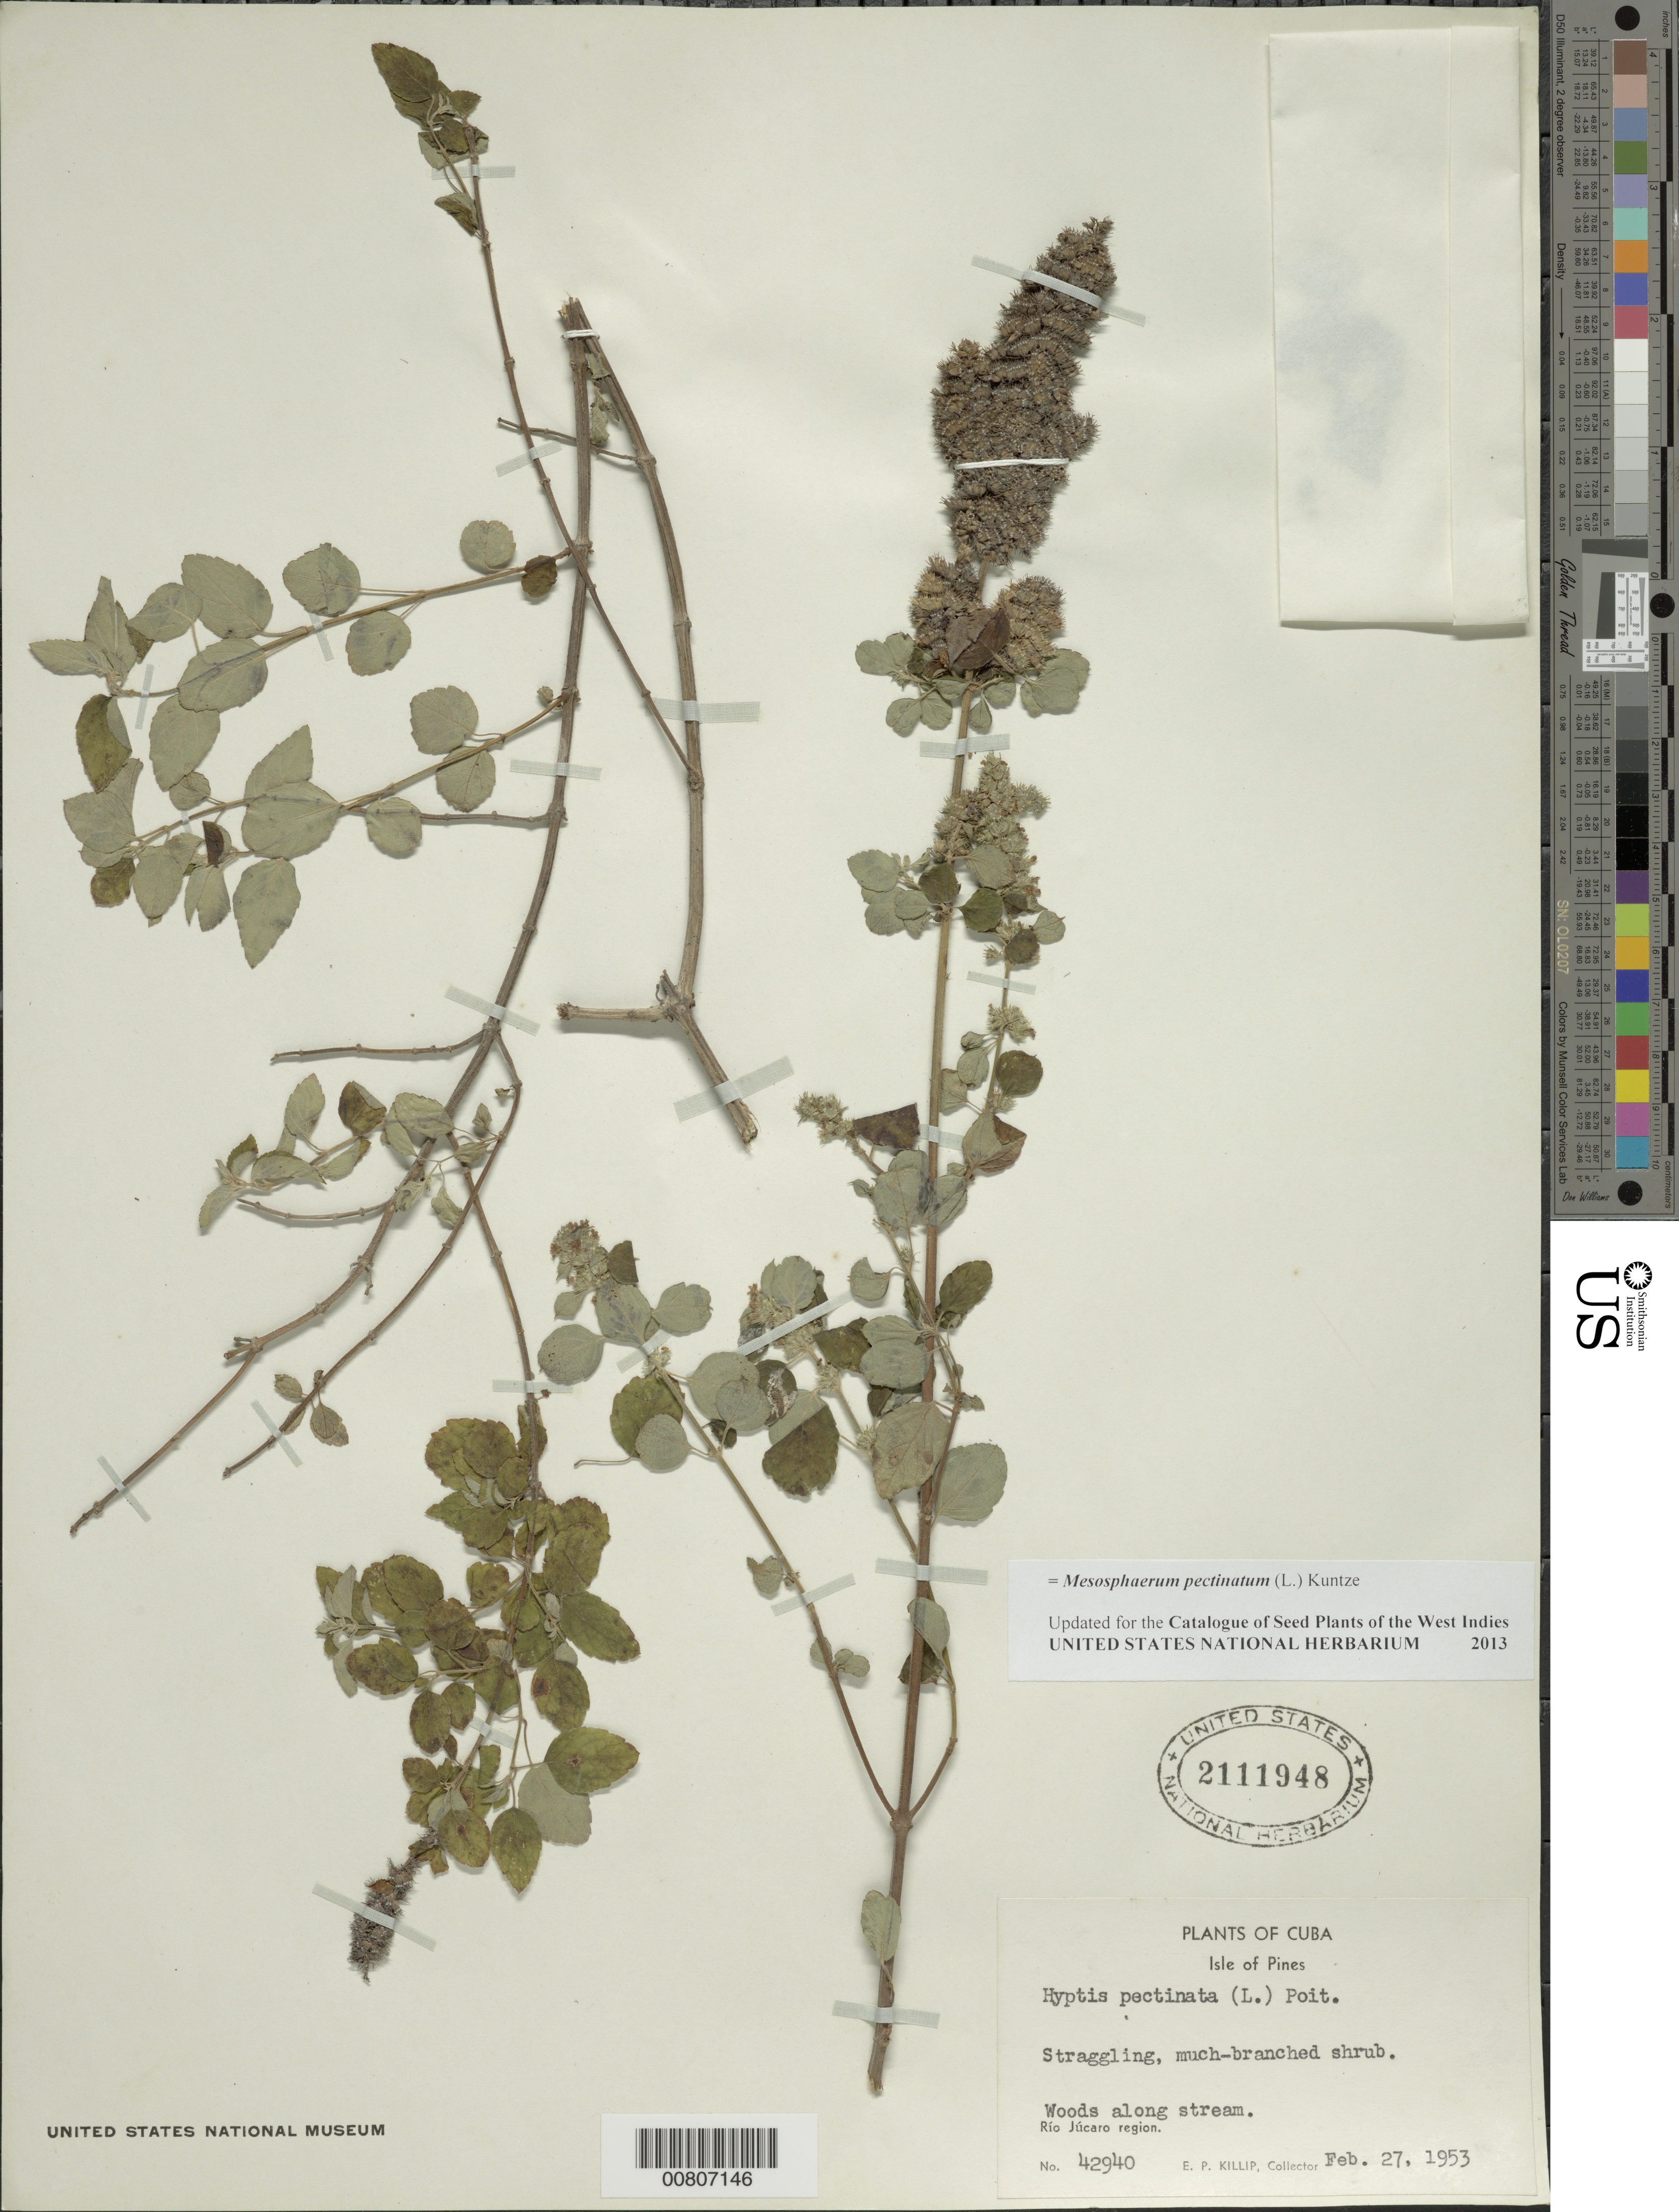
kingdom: Plantae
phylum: Tracheophyta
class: Magnoliopsida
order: Lamiales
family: Lamiaceae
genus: Hyptis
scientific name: Hyptis pectinata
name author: (L.) Poit.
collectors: E. P. Killip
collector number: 42940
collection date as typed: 27 Feb 1953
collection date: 1953-02-27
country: Cuba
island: Isla de la Juventud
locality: Isle of Pines, Río Júcaro region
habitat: Woods along stream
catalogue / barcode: US 2111948